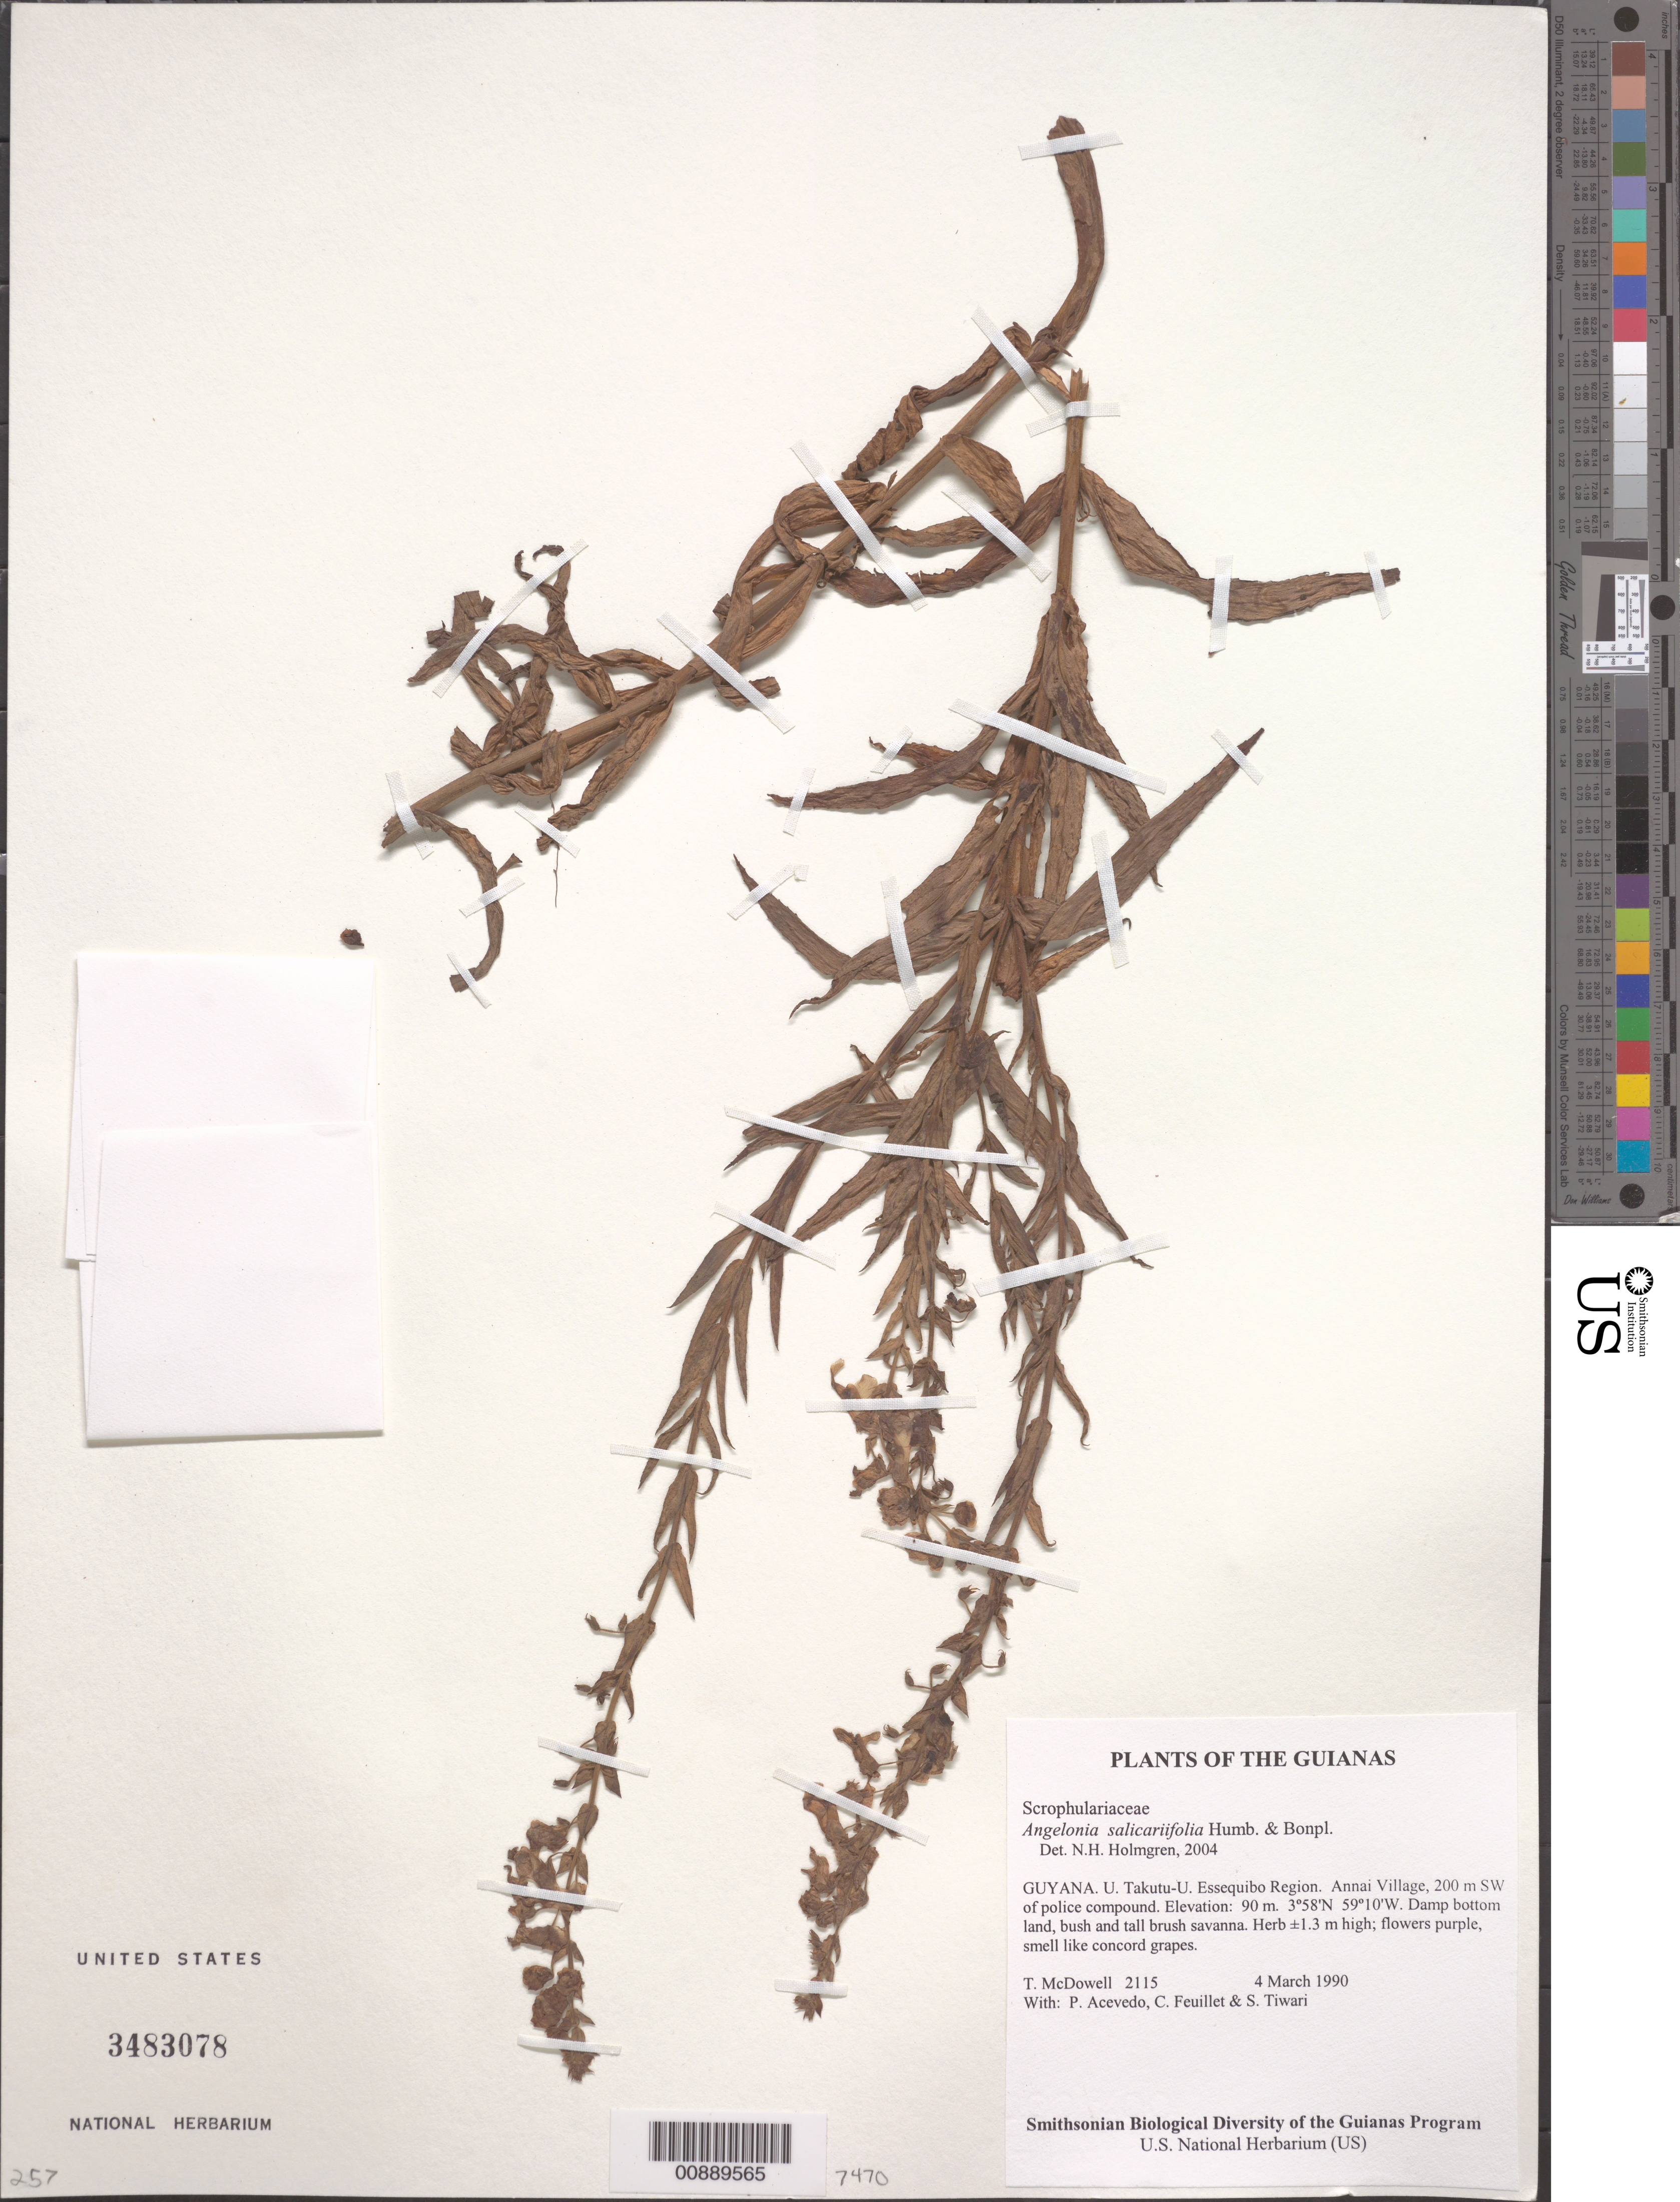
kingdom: Plantae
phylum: Tracheophyta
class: Magnoliopsida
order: Lamiales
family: Plantaginaceae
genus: Angelonia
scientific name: Angelonia salicariifolia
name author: Bonpl.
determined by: Holmgren, N. H., (NY), New York Botanical Garden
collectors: T. McDowell, P. Acevedo-Rodr., C. Feuillet & S. Tiwari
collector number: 2115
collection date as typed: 4 March 1990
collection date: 1990-03-04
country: Guyana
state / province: U. Takutu-U. Essequibo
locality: Annai Village, 200 m SW of police compound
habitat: Damp bottom land, bush and tall brush savanna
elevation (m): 90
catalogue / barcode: US 3483078